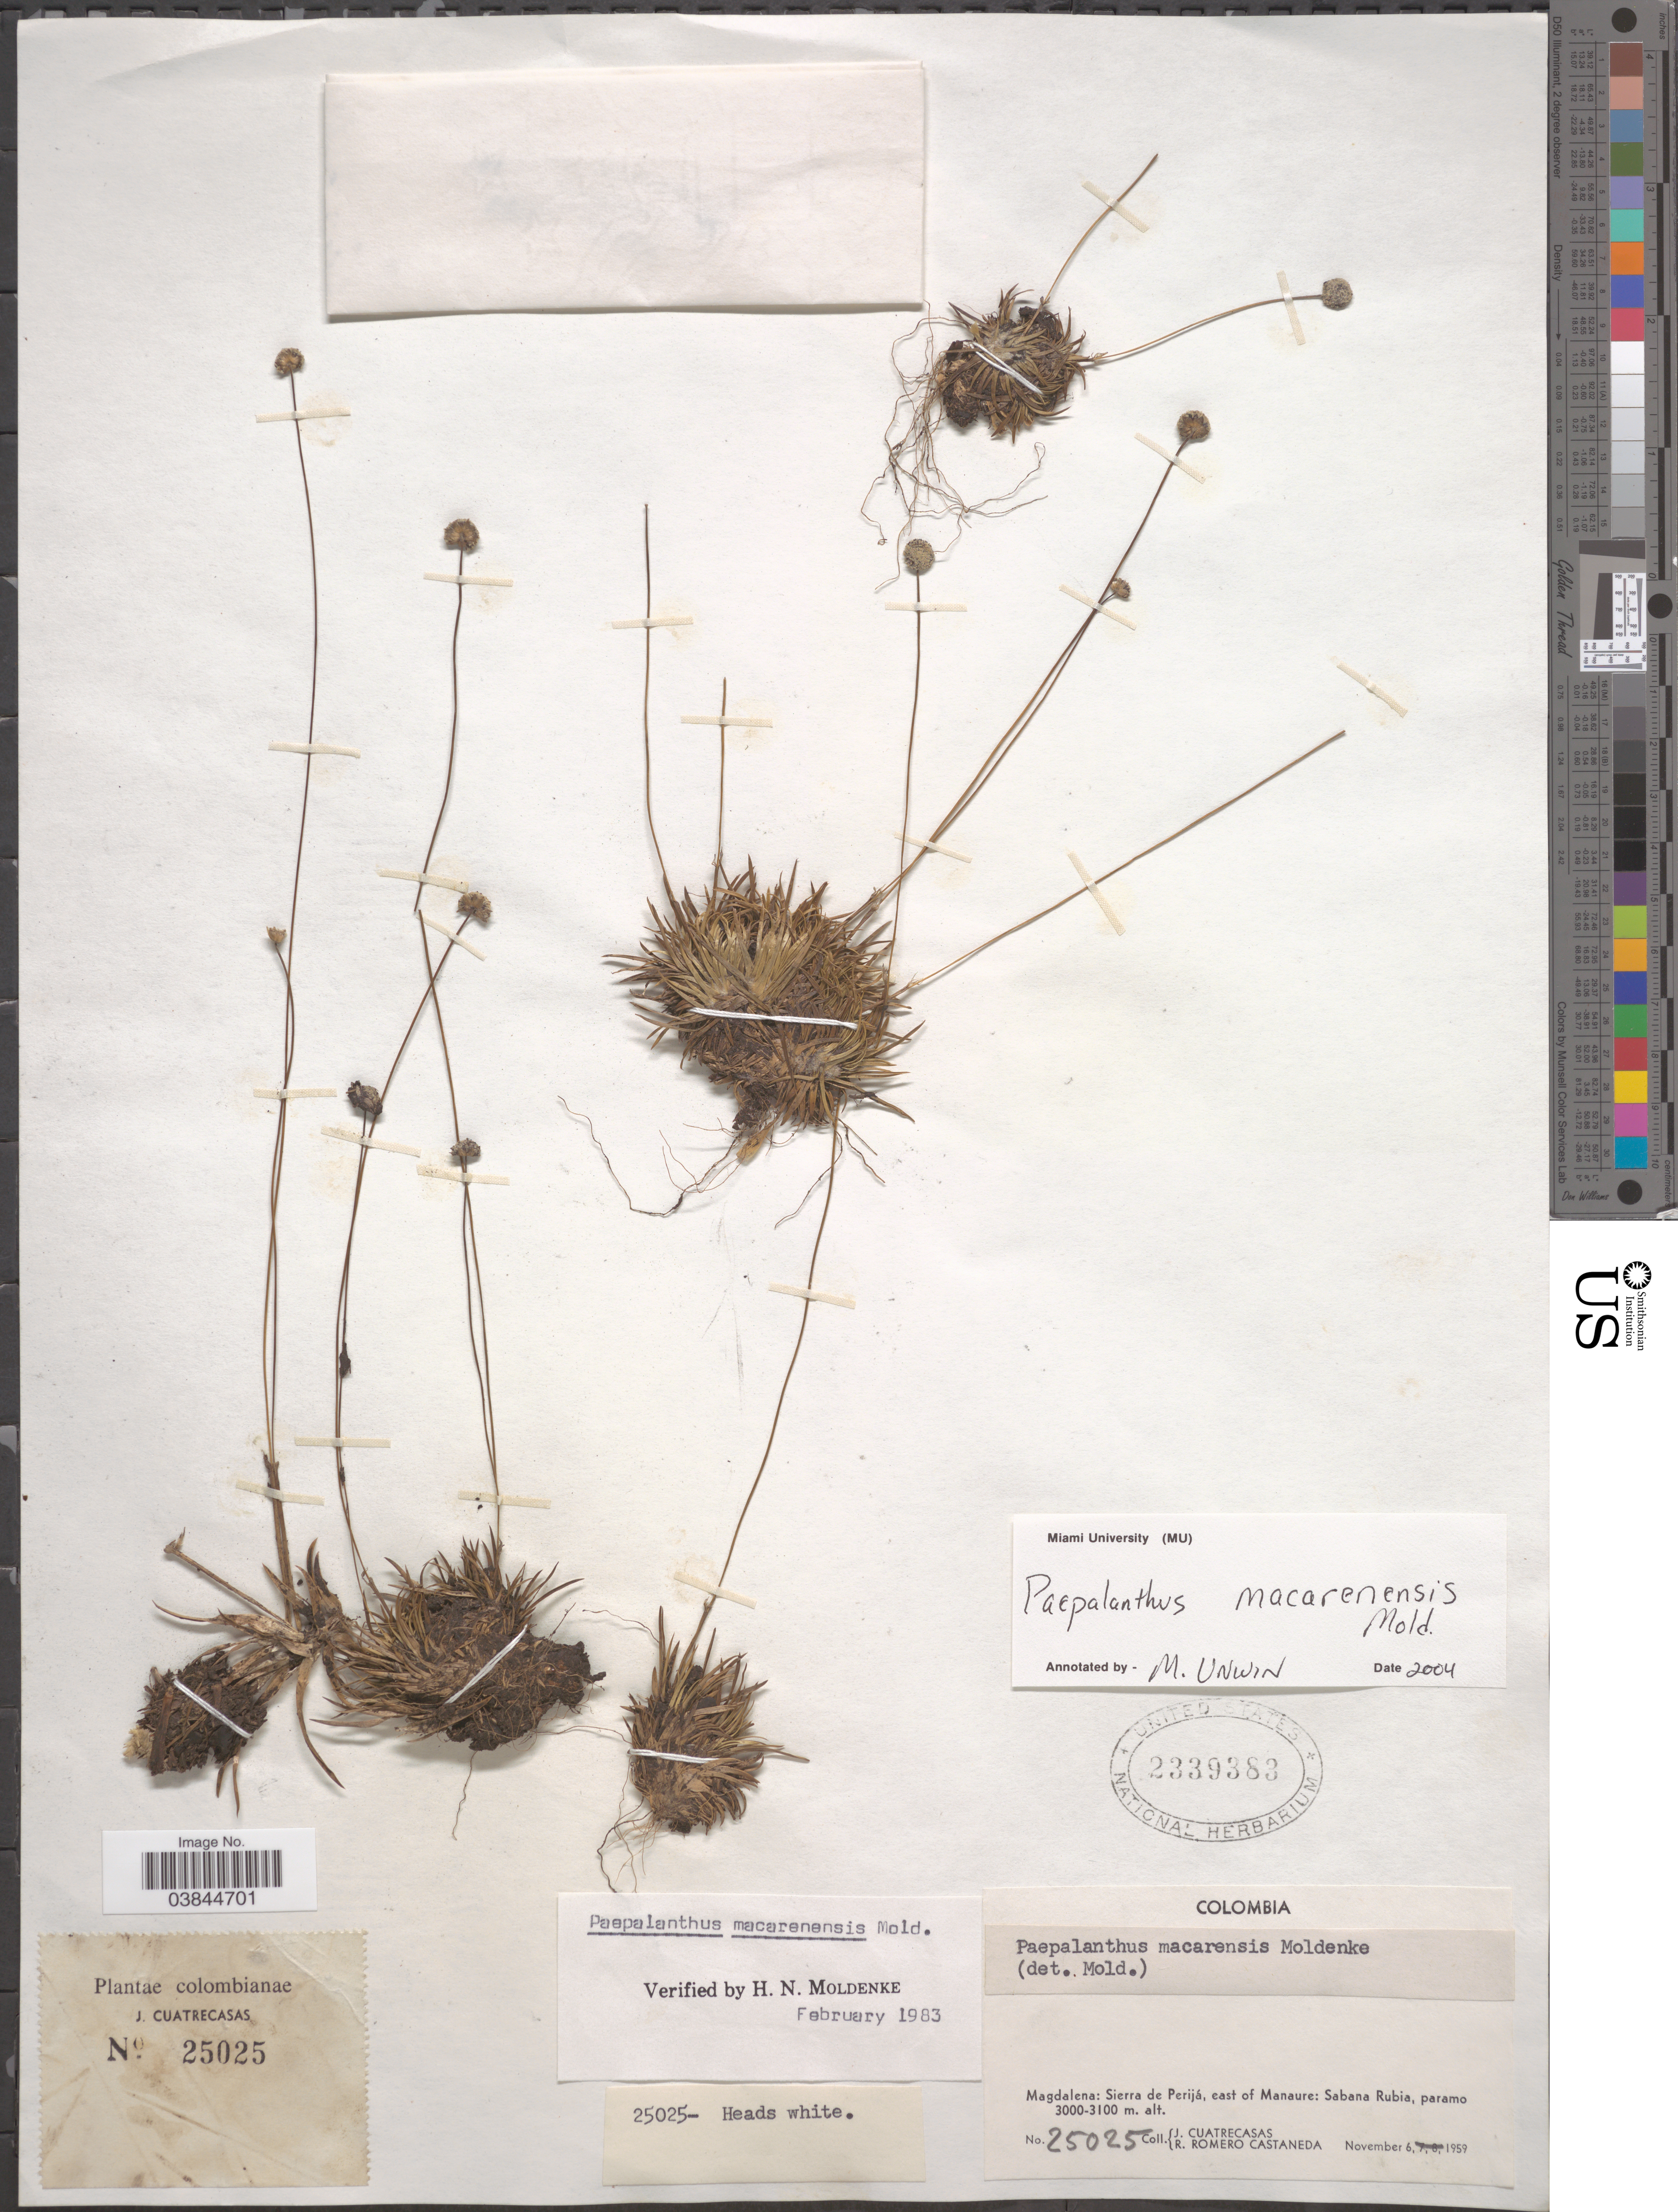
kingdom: Plantae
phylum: Tracheophyta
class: Liliopsida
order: Poales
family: Eriocaulaceae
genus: Paepalanthus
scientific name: Paepalanthus macarenensis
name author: Moldenke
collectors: J. Cuatrecasas & R. Romero Castañeda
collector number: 25025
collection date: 1959-11-06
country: Colombia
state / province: Magdalena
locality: Sierra de Perijá, east of Manaure: Sabana Rubia, paramo.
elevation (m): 3000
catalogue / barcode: US 2339383